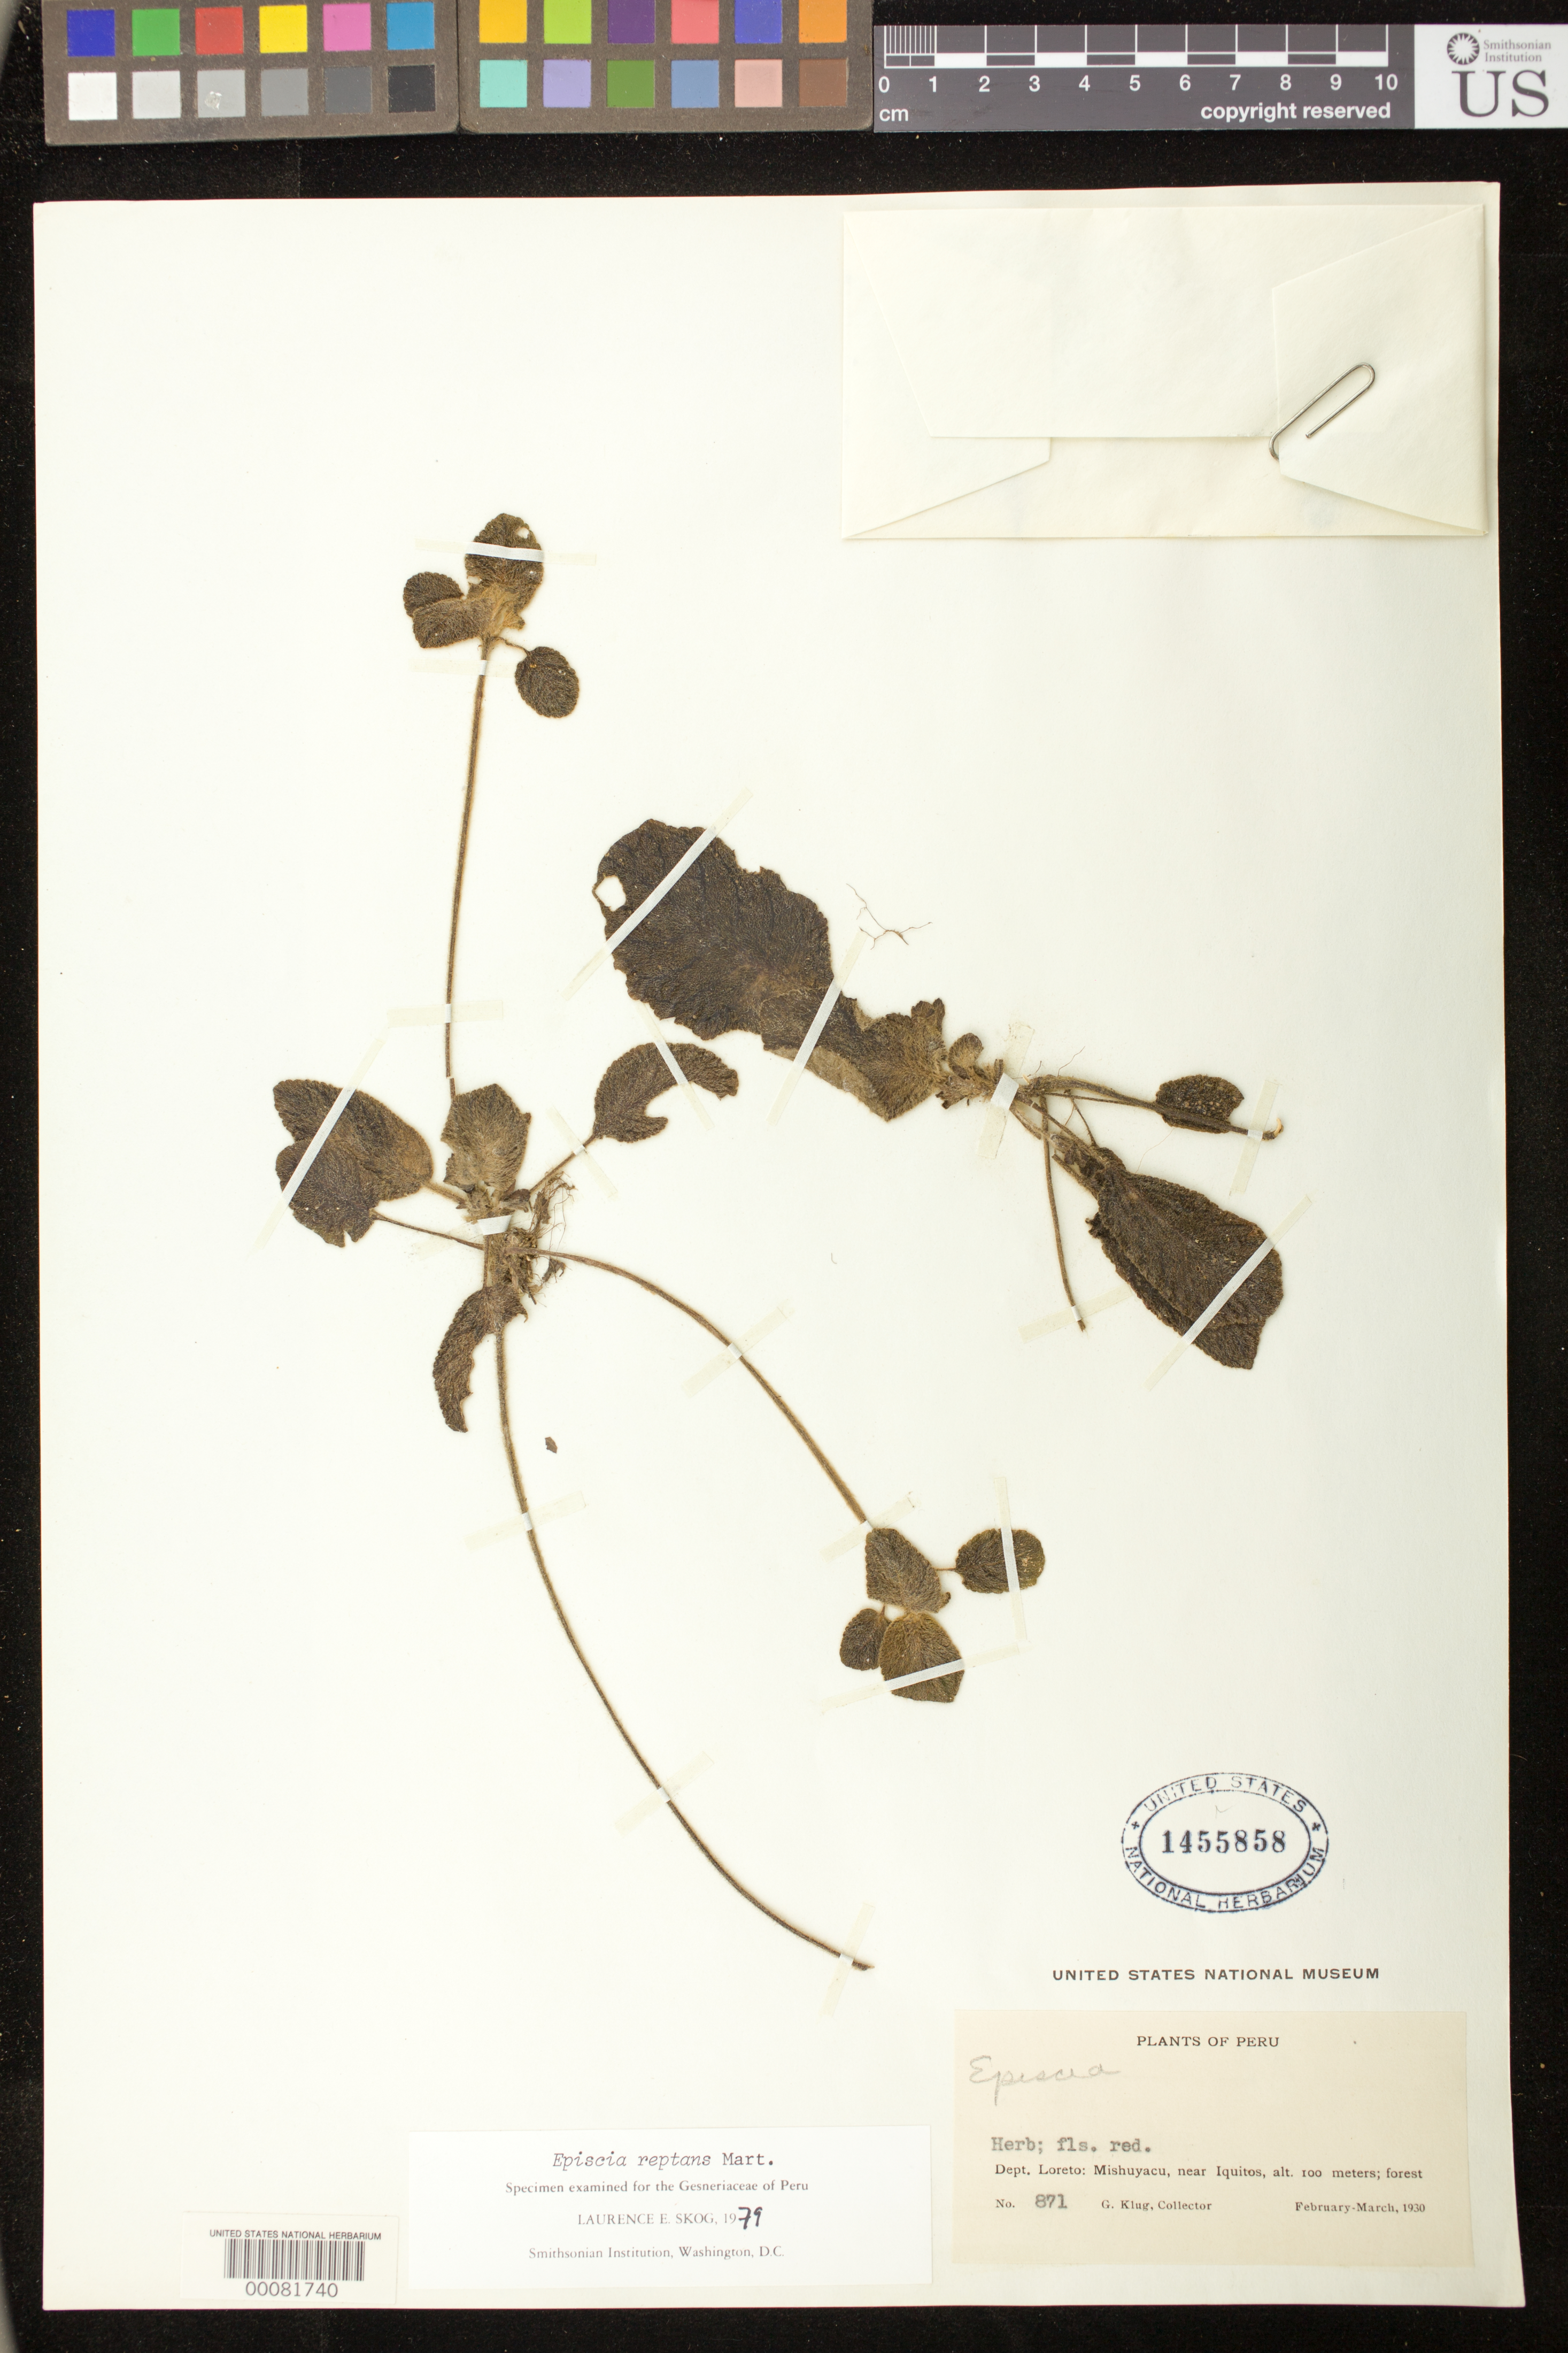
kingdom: Plantae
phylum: Tracheophyta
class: Magnoliopsida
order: Lamiales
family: Gesneriaceae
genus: Episcia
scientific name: Episcia reptans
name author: Mart.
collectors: G. Klug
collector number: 871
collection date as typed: Feb-Mar 1930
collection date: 1930-02/1930-03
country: Peru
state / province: Loreto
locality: Mishuyacu, near Iquitos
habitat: Forest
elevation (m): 100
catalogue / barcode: US 1455858